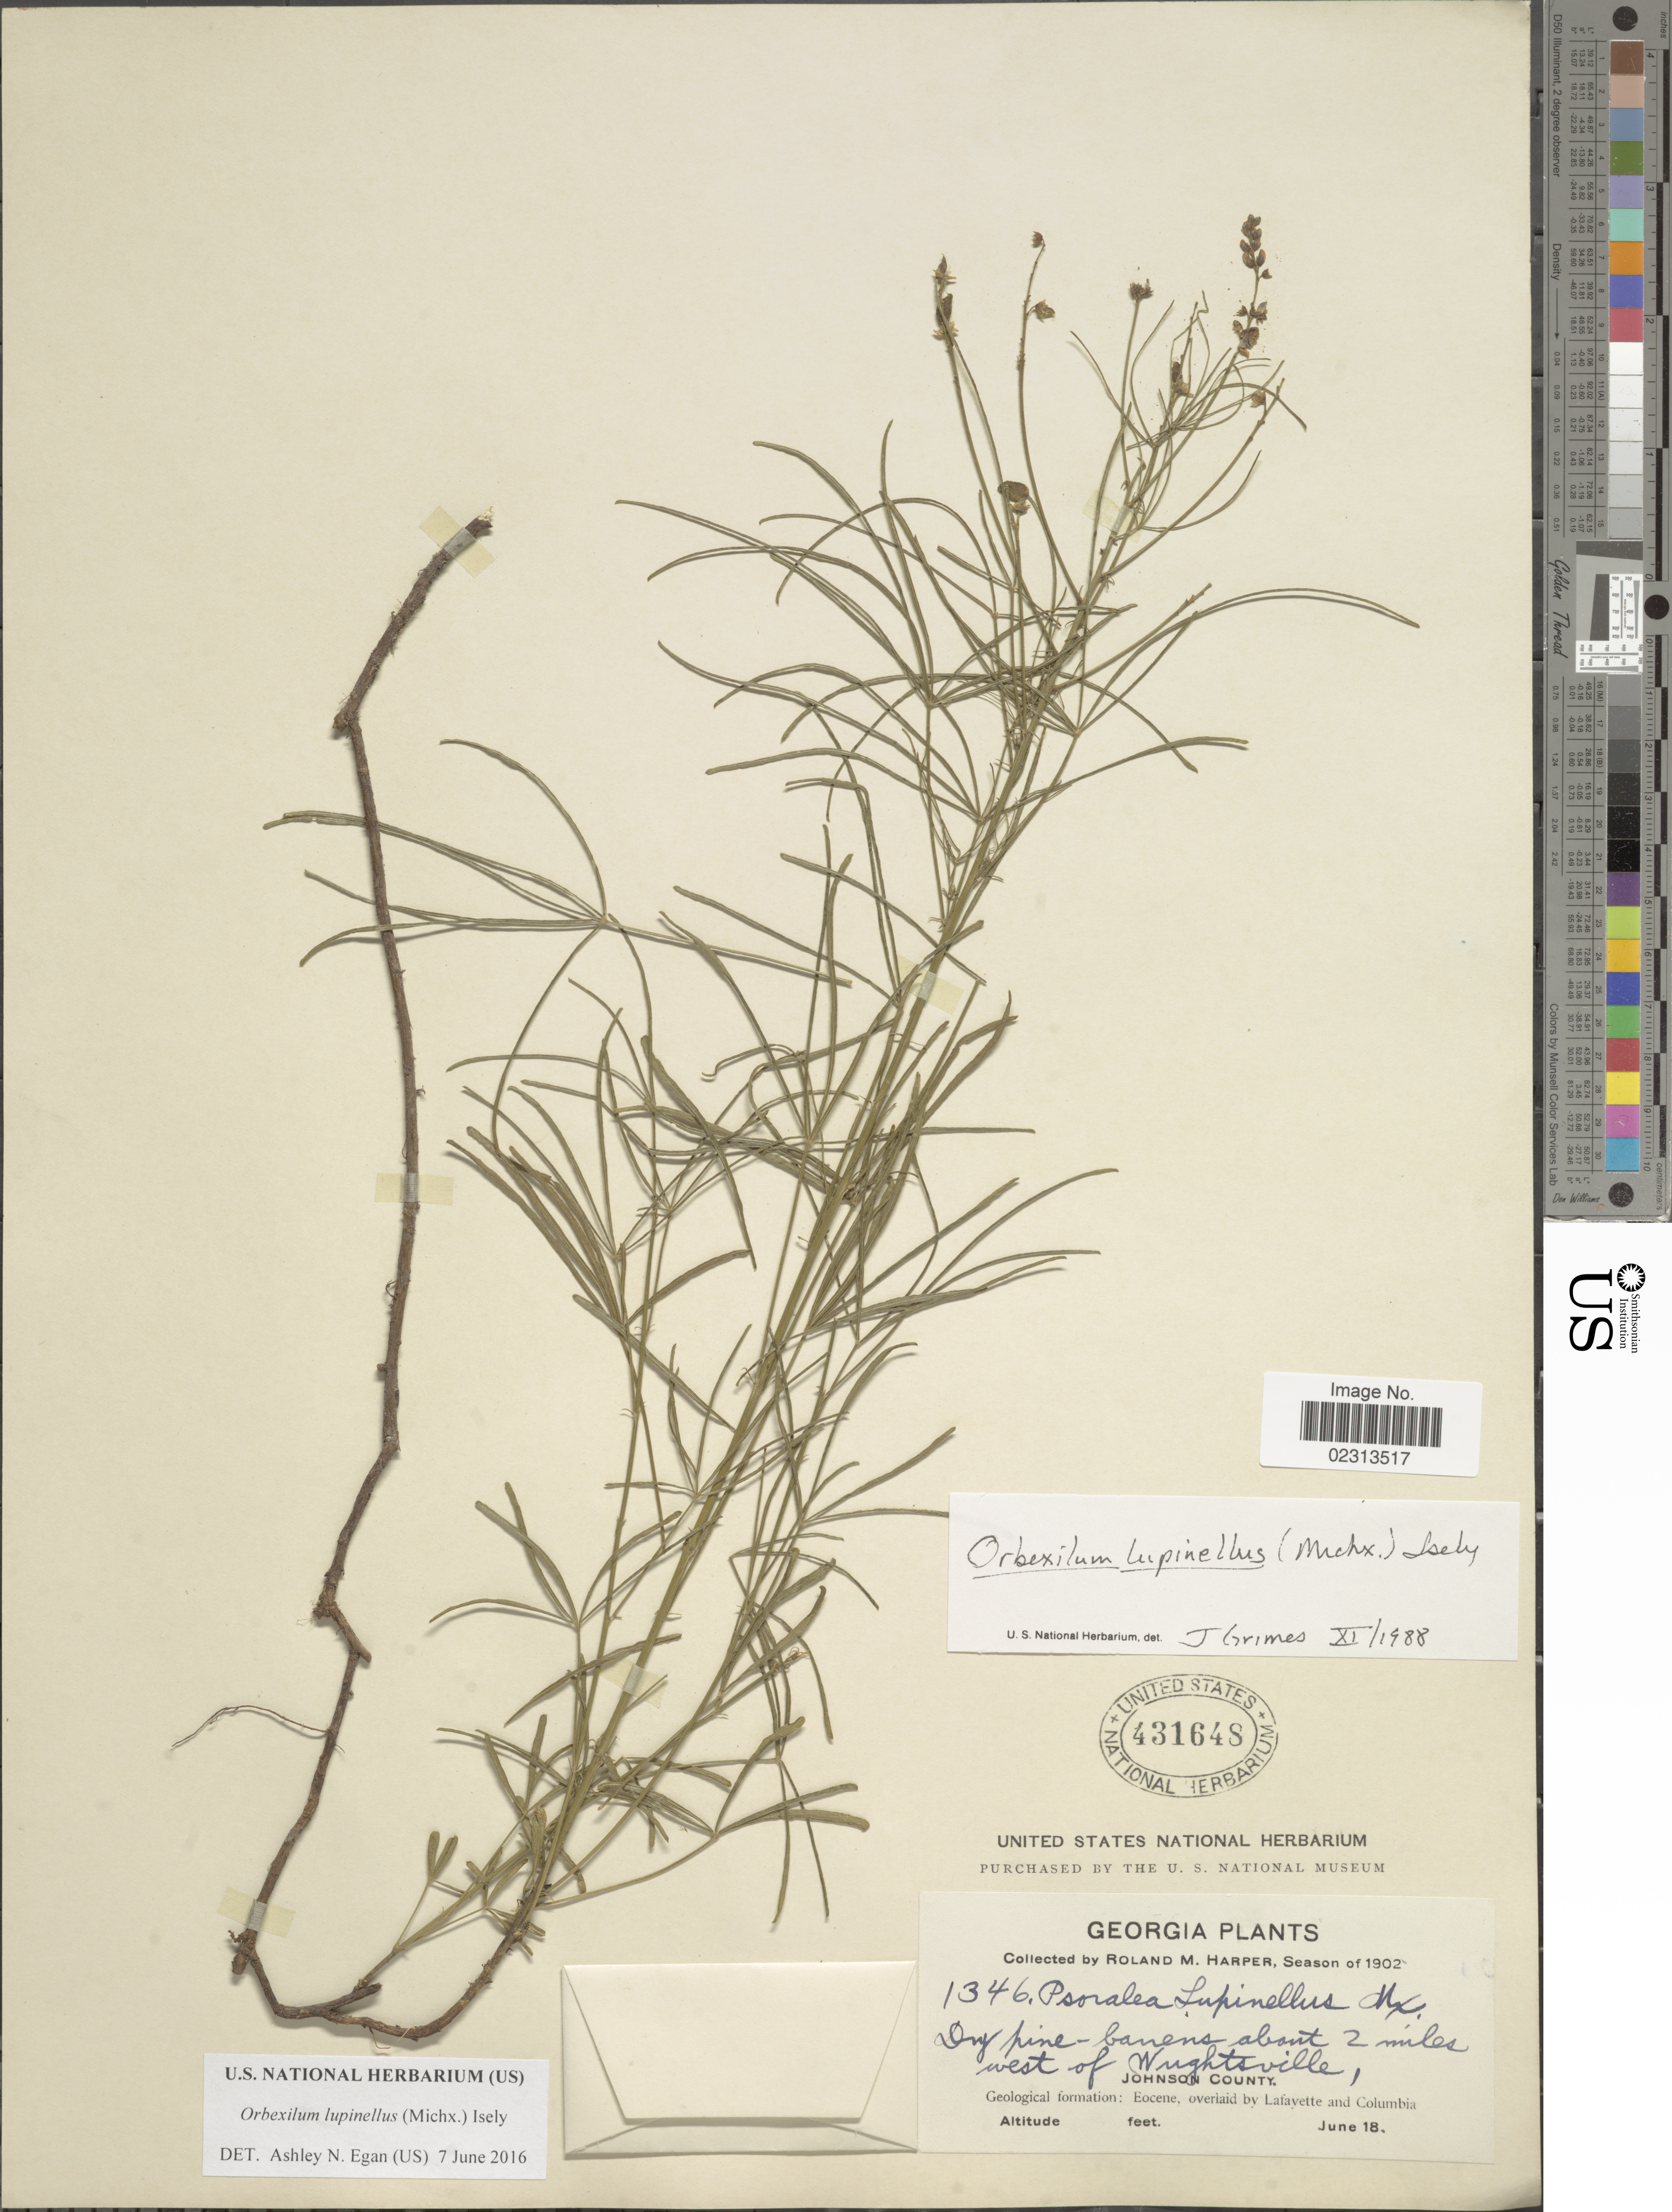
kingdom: Plantae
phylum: Tracheophyta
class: Magnoliopsida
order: Fabales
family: Fabaceae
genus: Orbexilum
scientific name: Orbexilum lupinellus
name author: (Michx.) Isley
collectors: R. M. Harper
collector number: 1346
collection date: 1902-06-18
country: United States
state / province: Georgia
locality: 2 miles west of Wughtsville, Johnson County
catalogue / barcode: US 431648